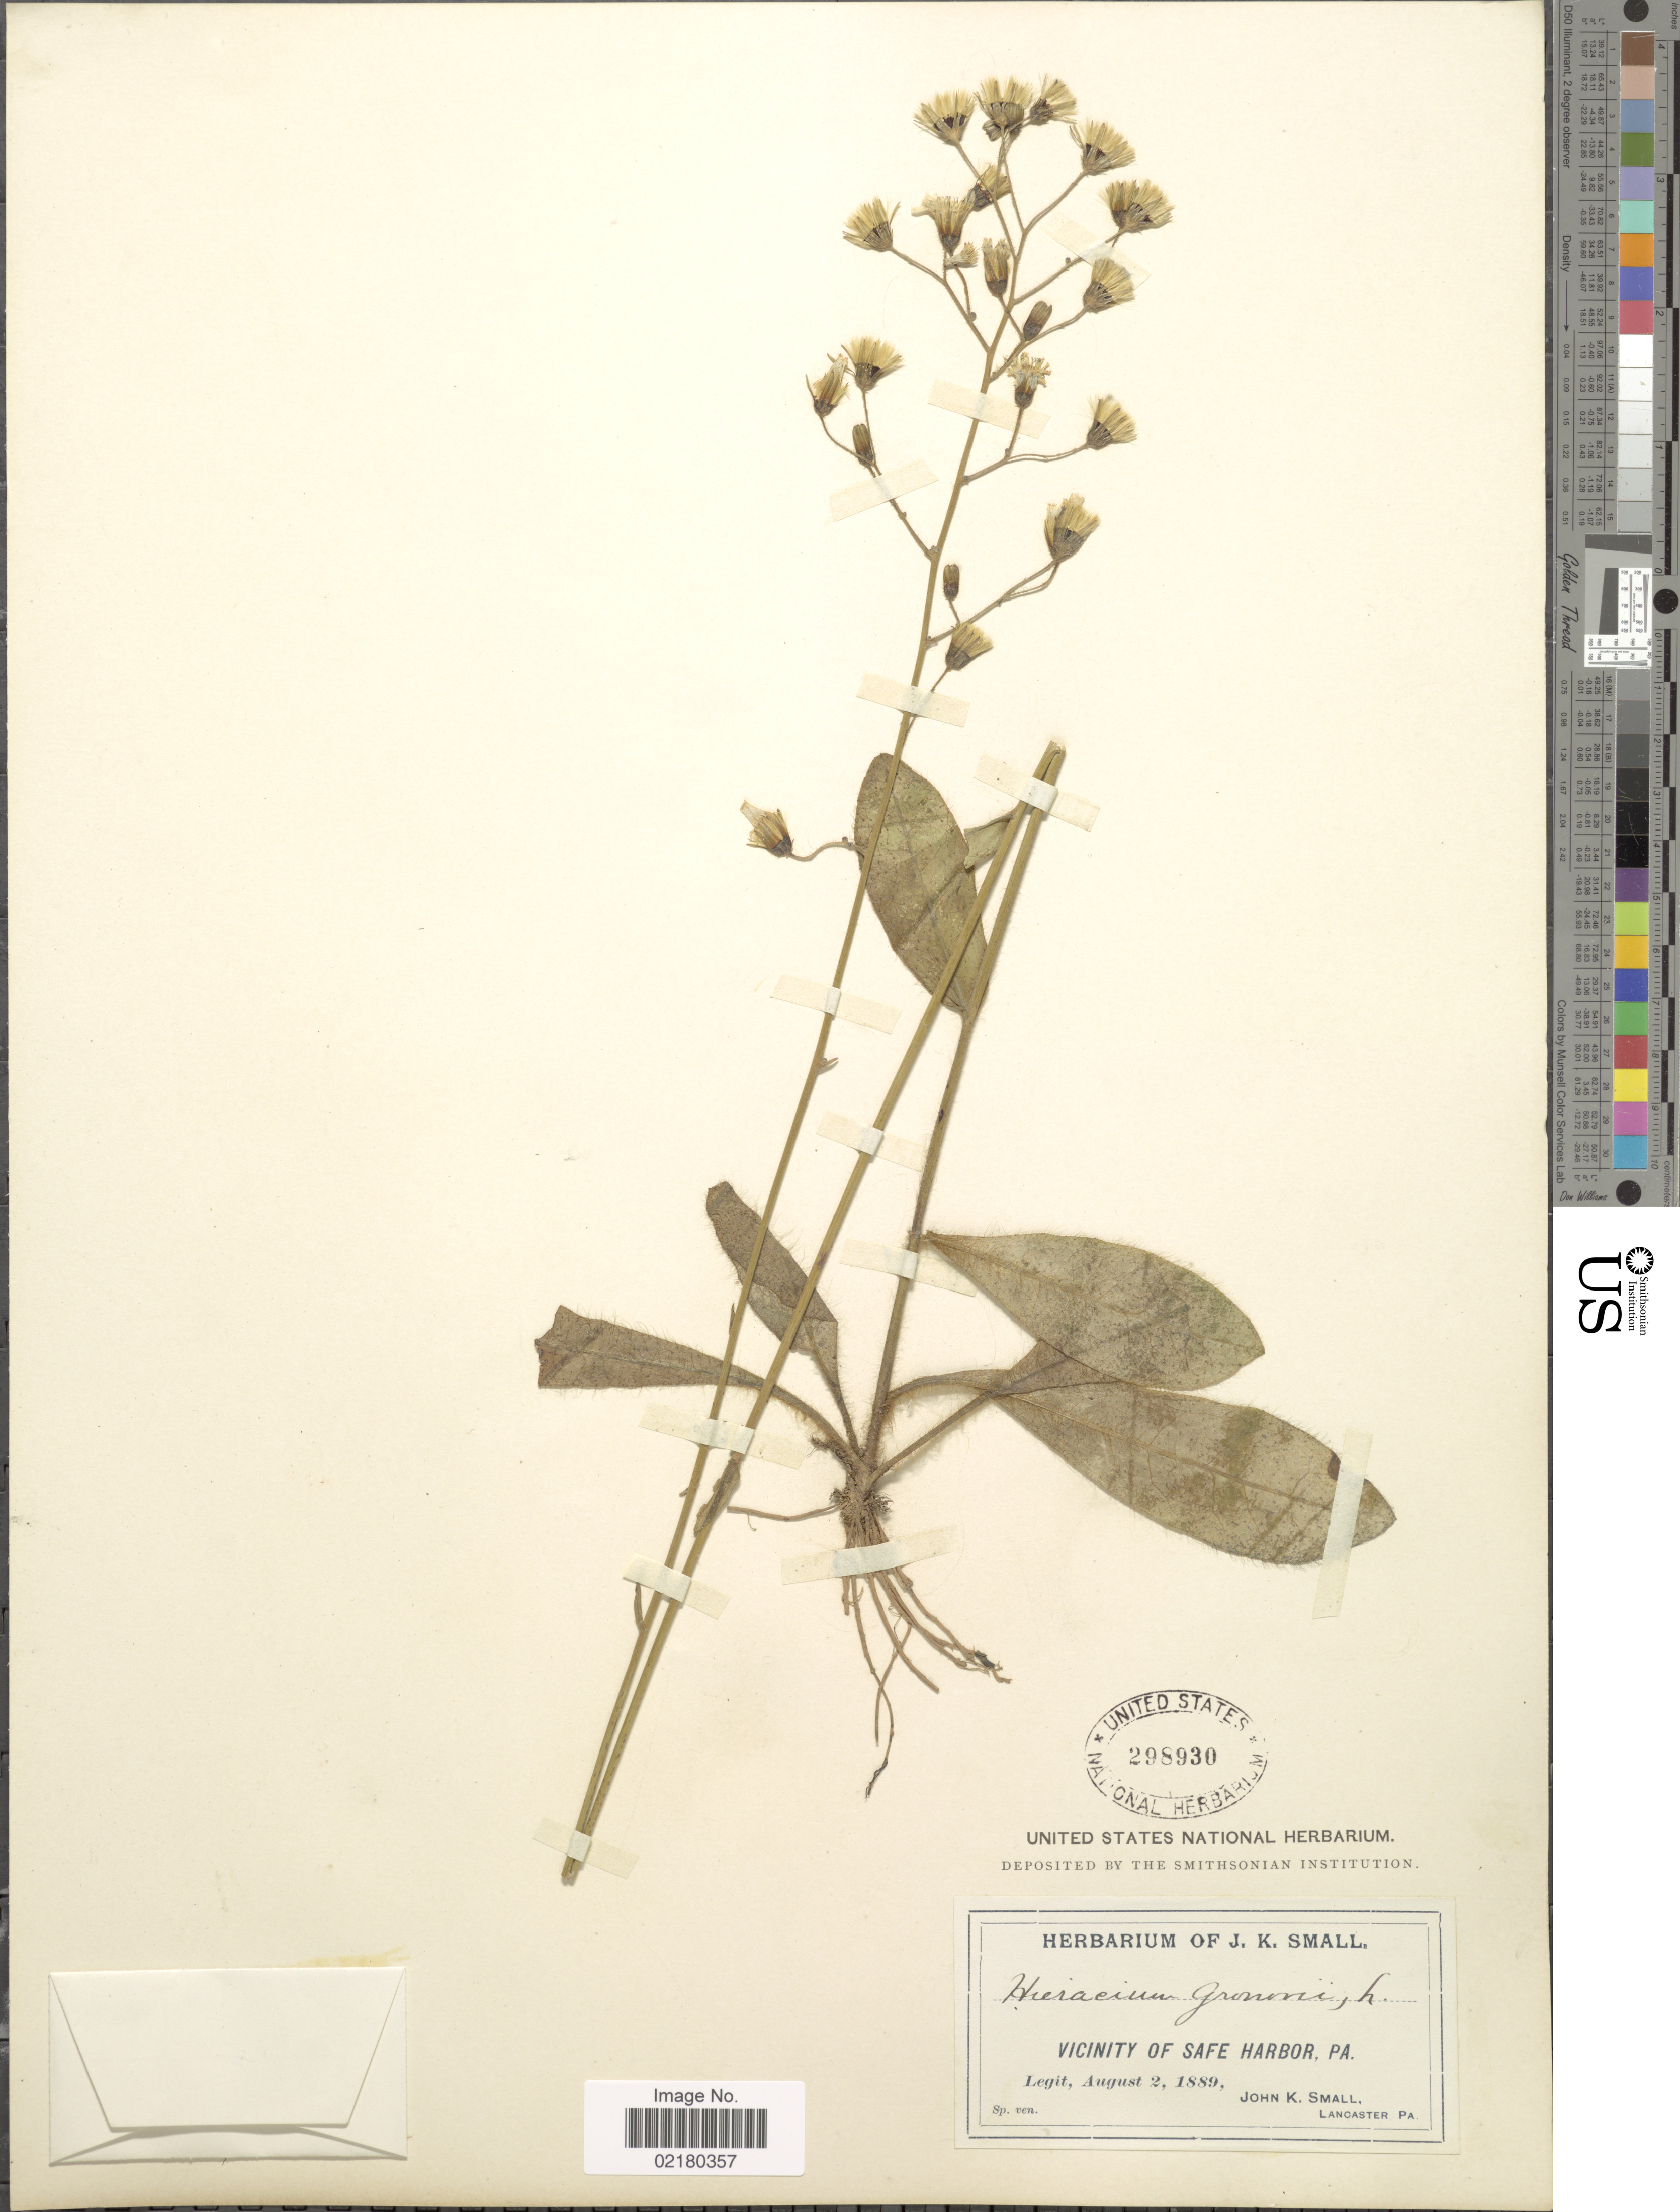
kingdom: Plantae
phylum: Tracheophyta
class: Magnoliopsida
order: Asterales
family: Asteraceae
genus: Hieracium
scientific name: Hieracium gronovii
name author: L.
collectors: J. K. Small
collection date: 1889-08-02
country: United States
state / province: Pennsylvania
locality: Vicinity of Safe Harbor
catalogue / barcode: US 298930